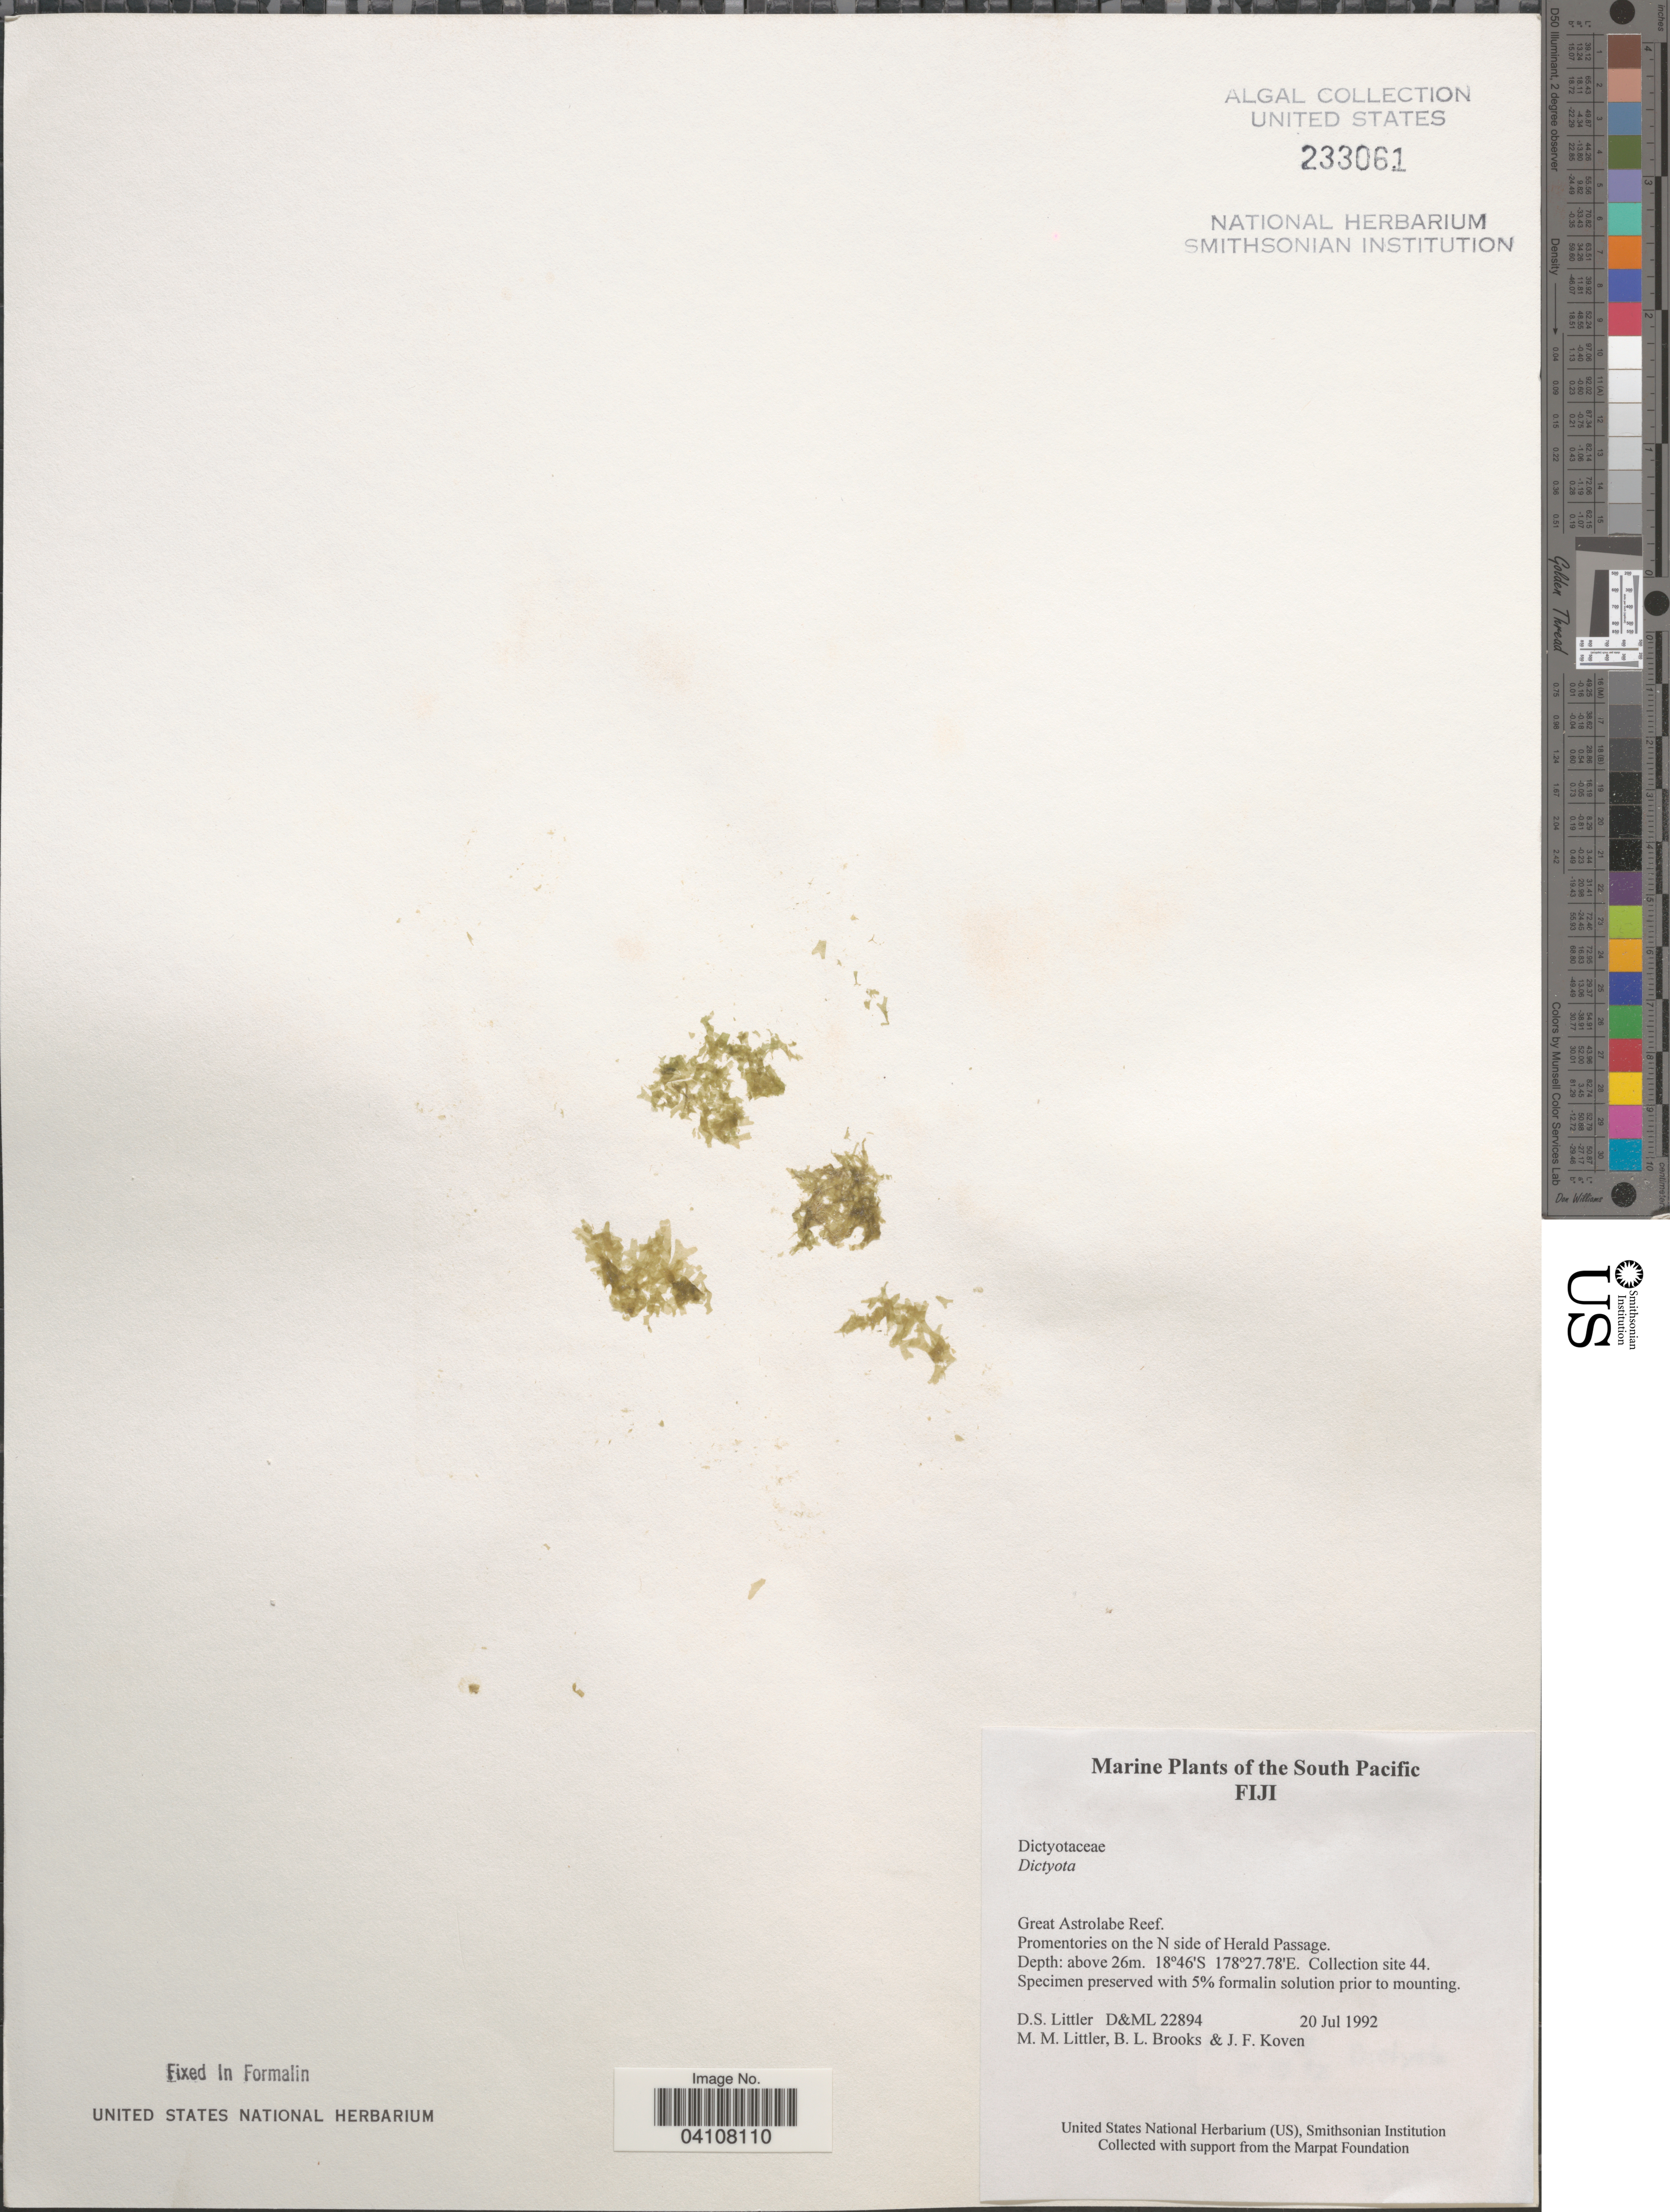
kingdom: Chromista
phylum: Ochrophyta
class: Phaeophyceae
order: Dictyotales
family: Dictyotaceae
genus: Dictyota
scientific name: Dictyota sp.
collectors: D. S. Littler, B. Brooks & J. Koven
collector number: D&ML22894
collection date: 1992-07-20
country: Fiji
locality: The South Pacific. Great Astrolabe Reef. Promentories on the N side of Herald Passage. Collection site 44.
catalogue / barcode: US 233061